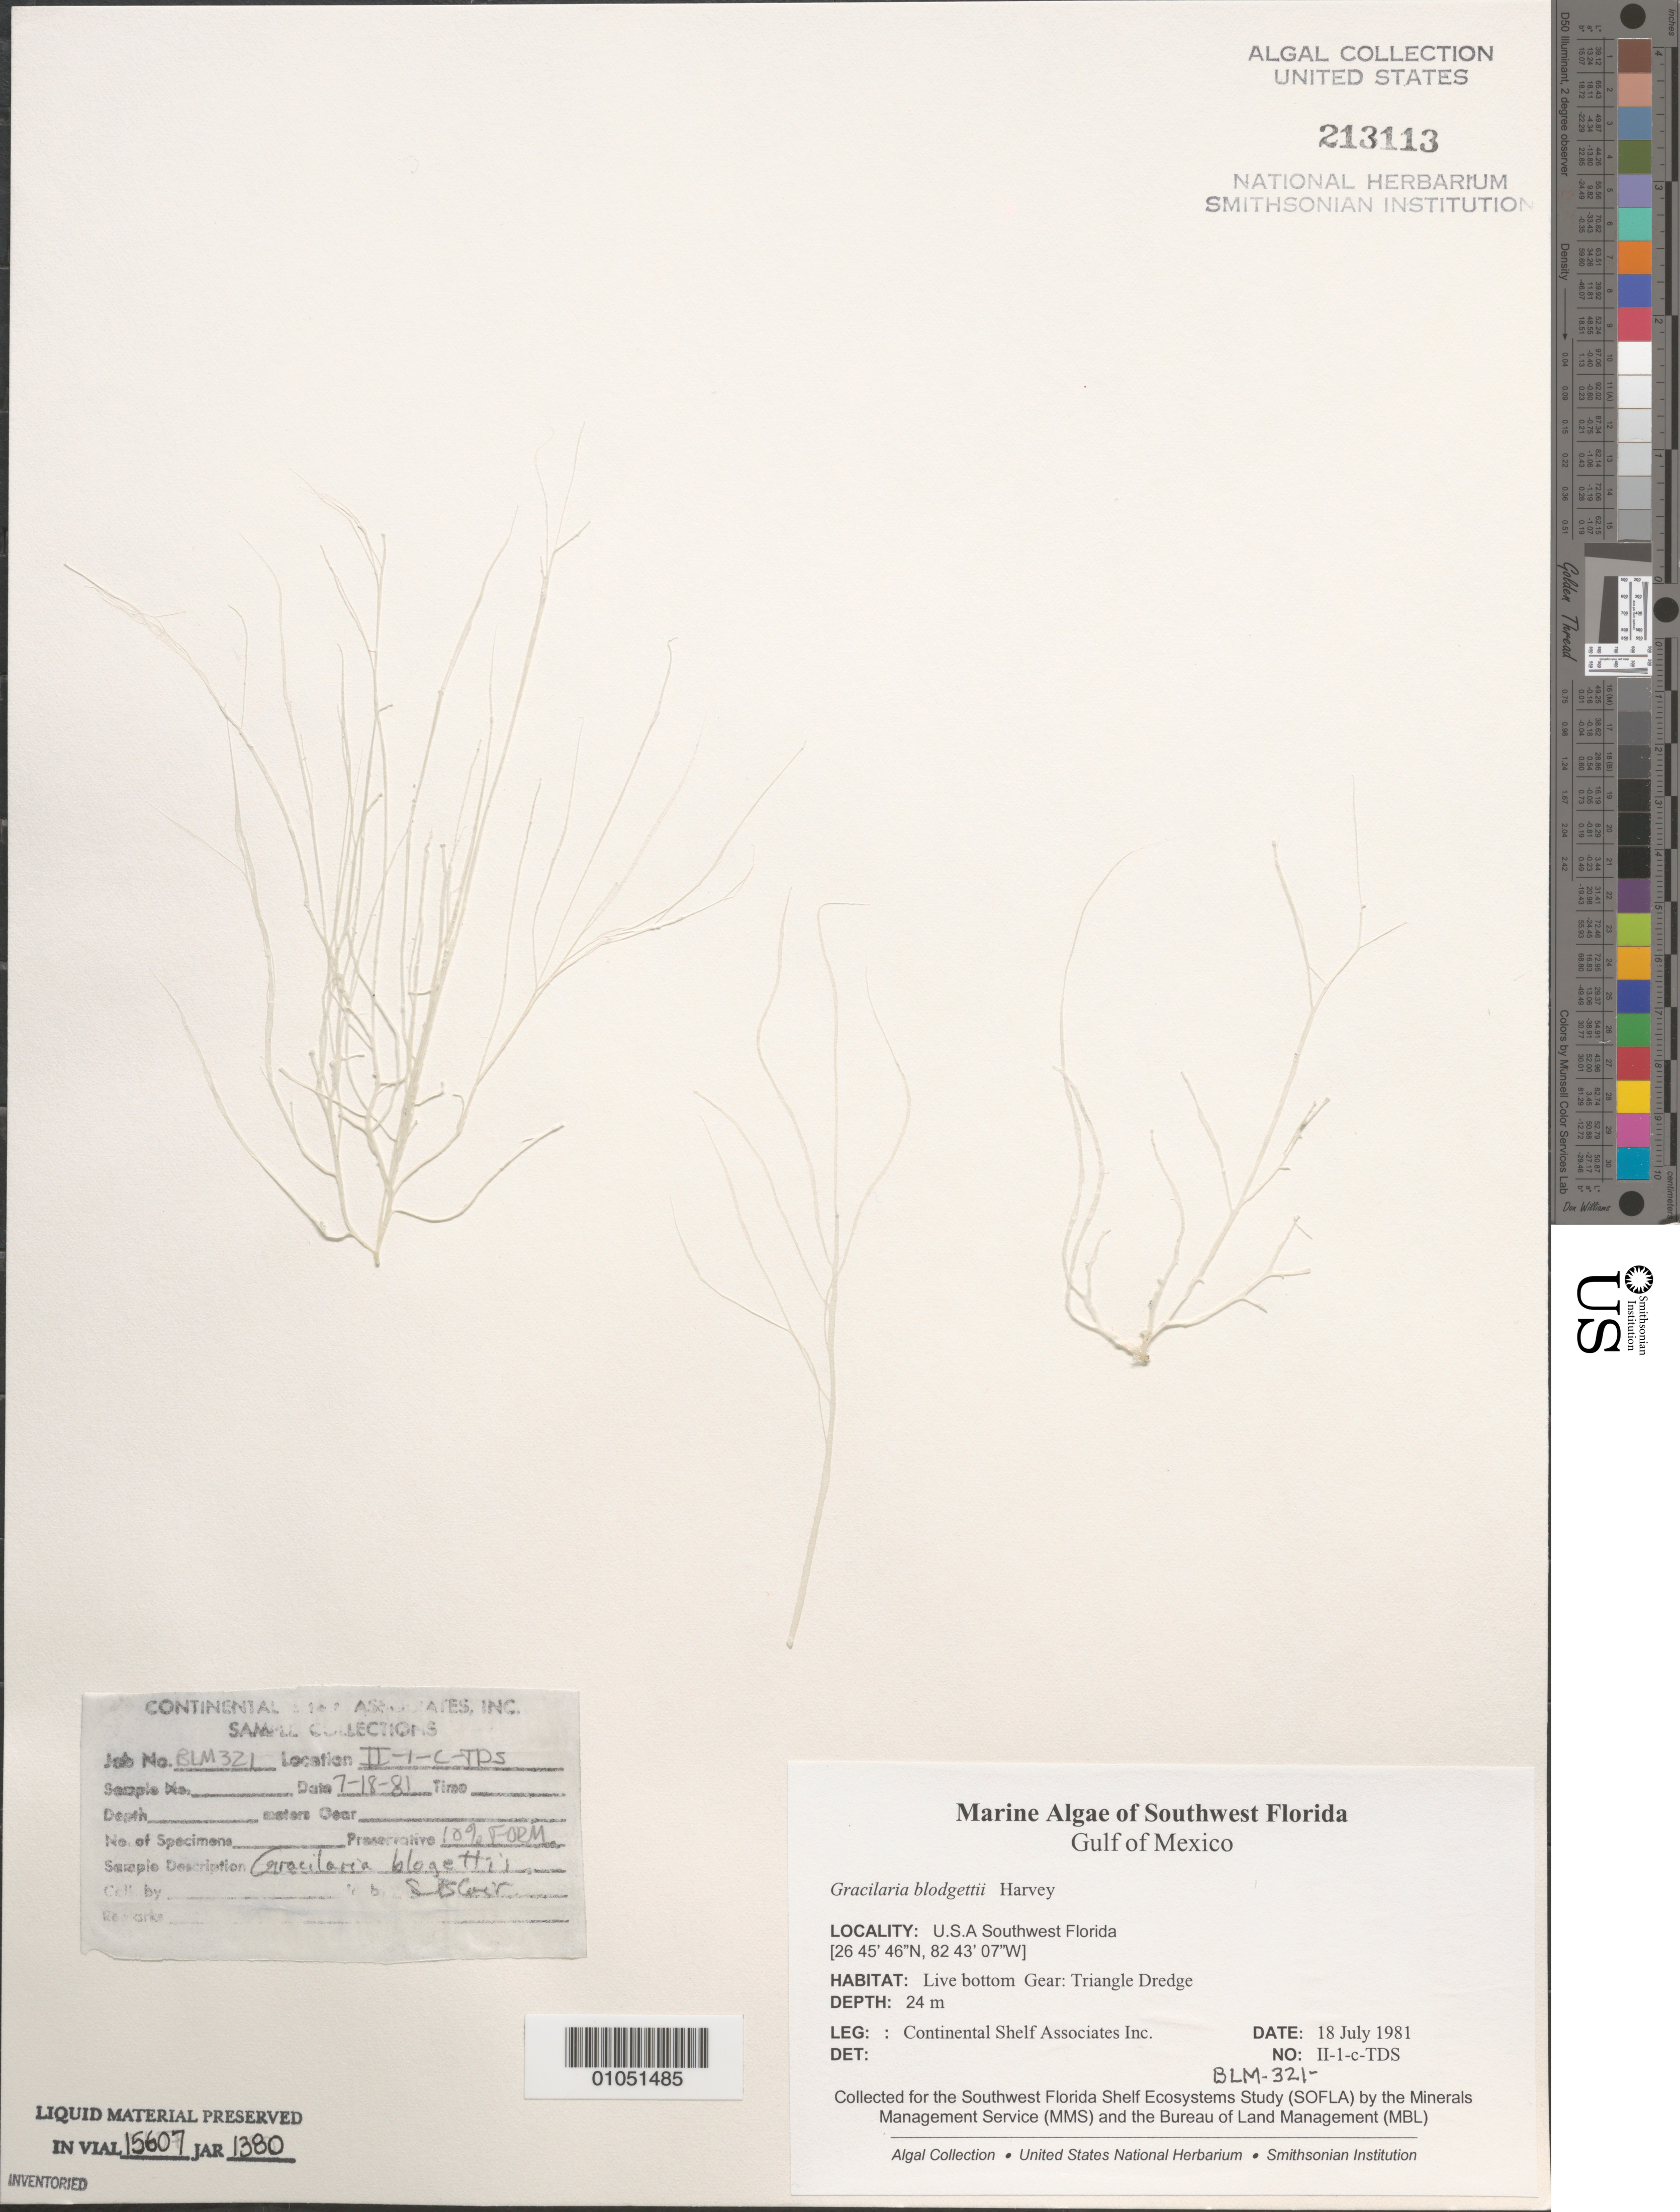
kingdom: Plantae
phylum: Rhodophyta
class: Florideophyceae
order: Gracilariales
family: Gracilariaceae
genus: Gracilaria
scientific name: Gracilaria blodgettii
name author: Harv.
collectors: Continental Shelf Associates for the MMS/BLM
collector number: BLM-321-II-1-C-TDS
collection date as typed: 18 Jul 1981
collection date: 1981-07-18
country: United States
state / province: Florida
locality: Gulf of Mexico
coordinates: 26 45'46"N, 82 43'07"W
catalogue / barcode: US 213113